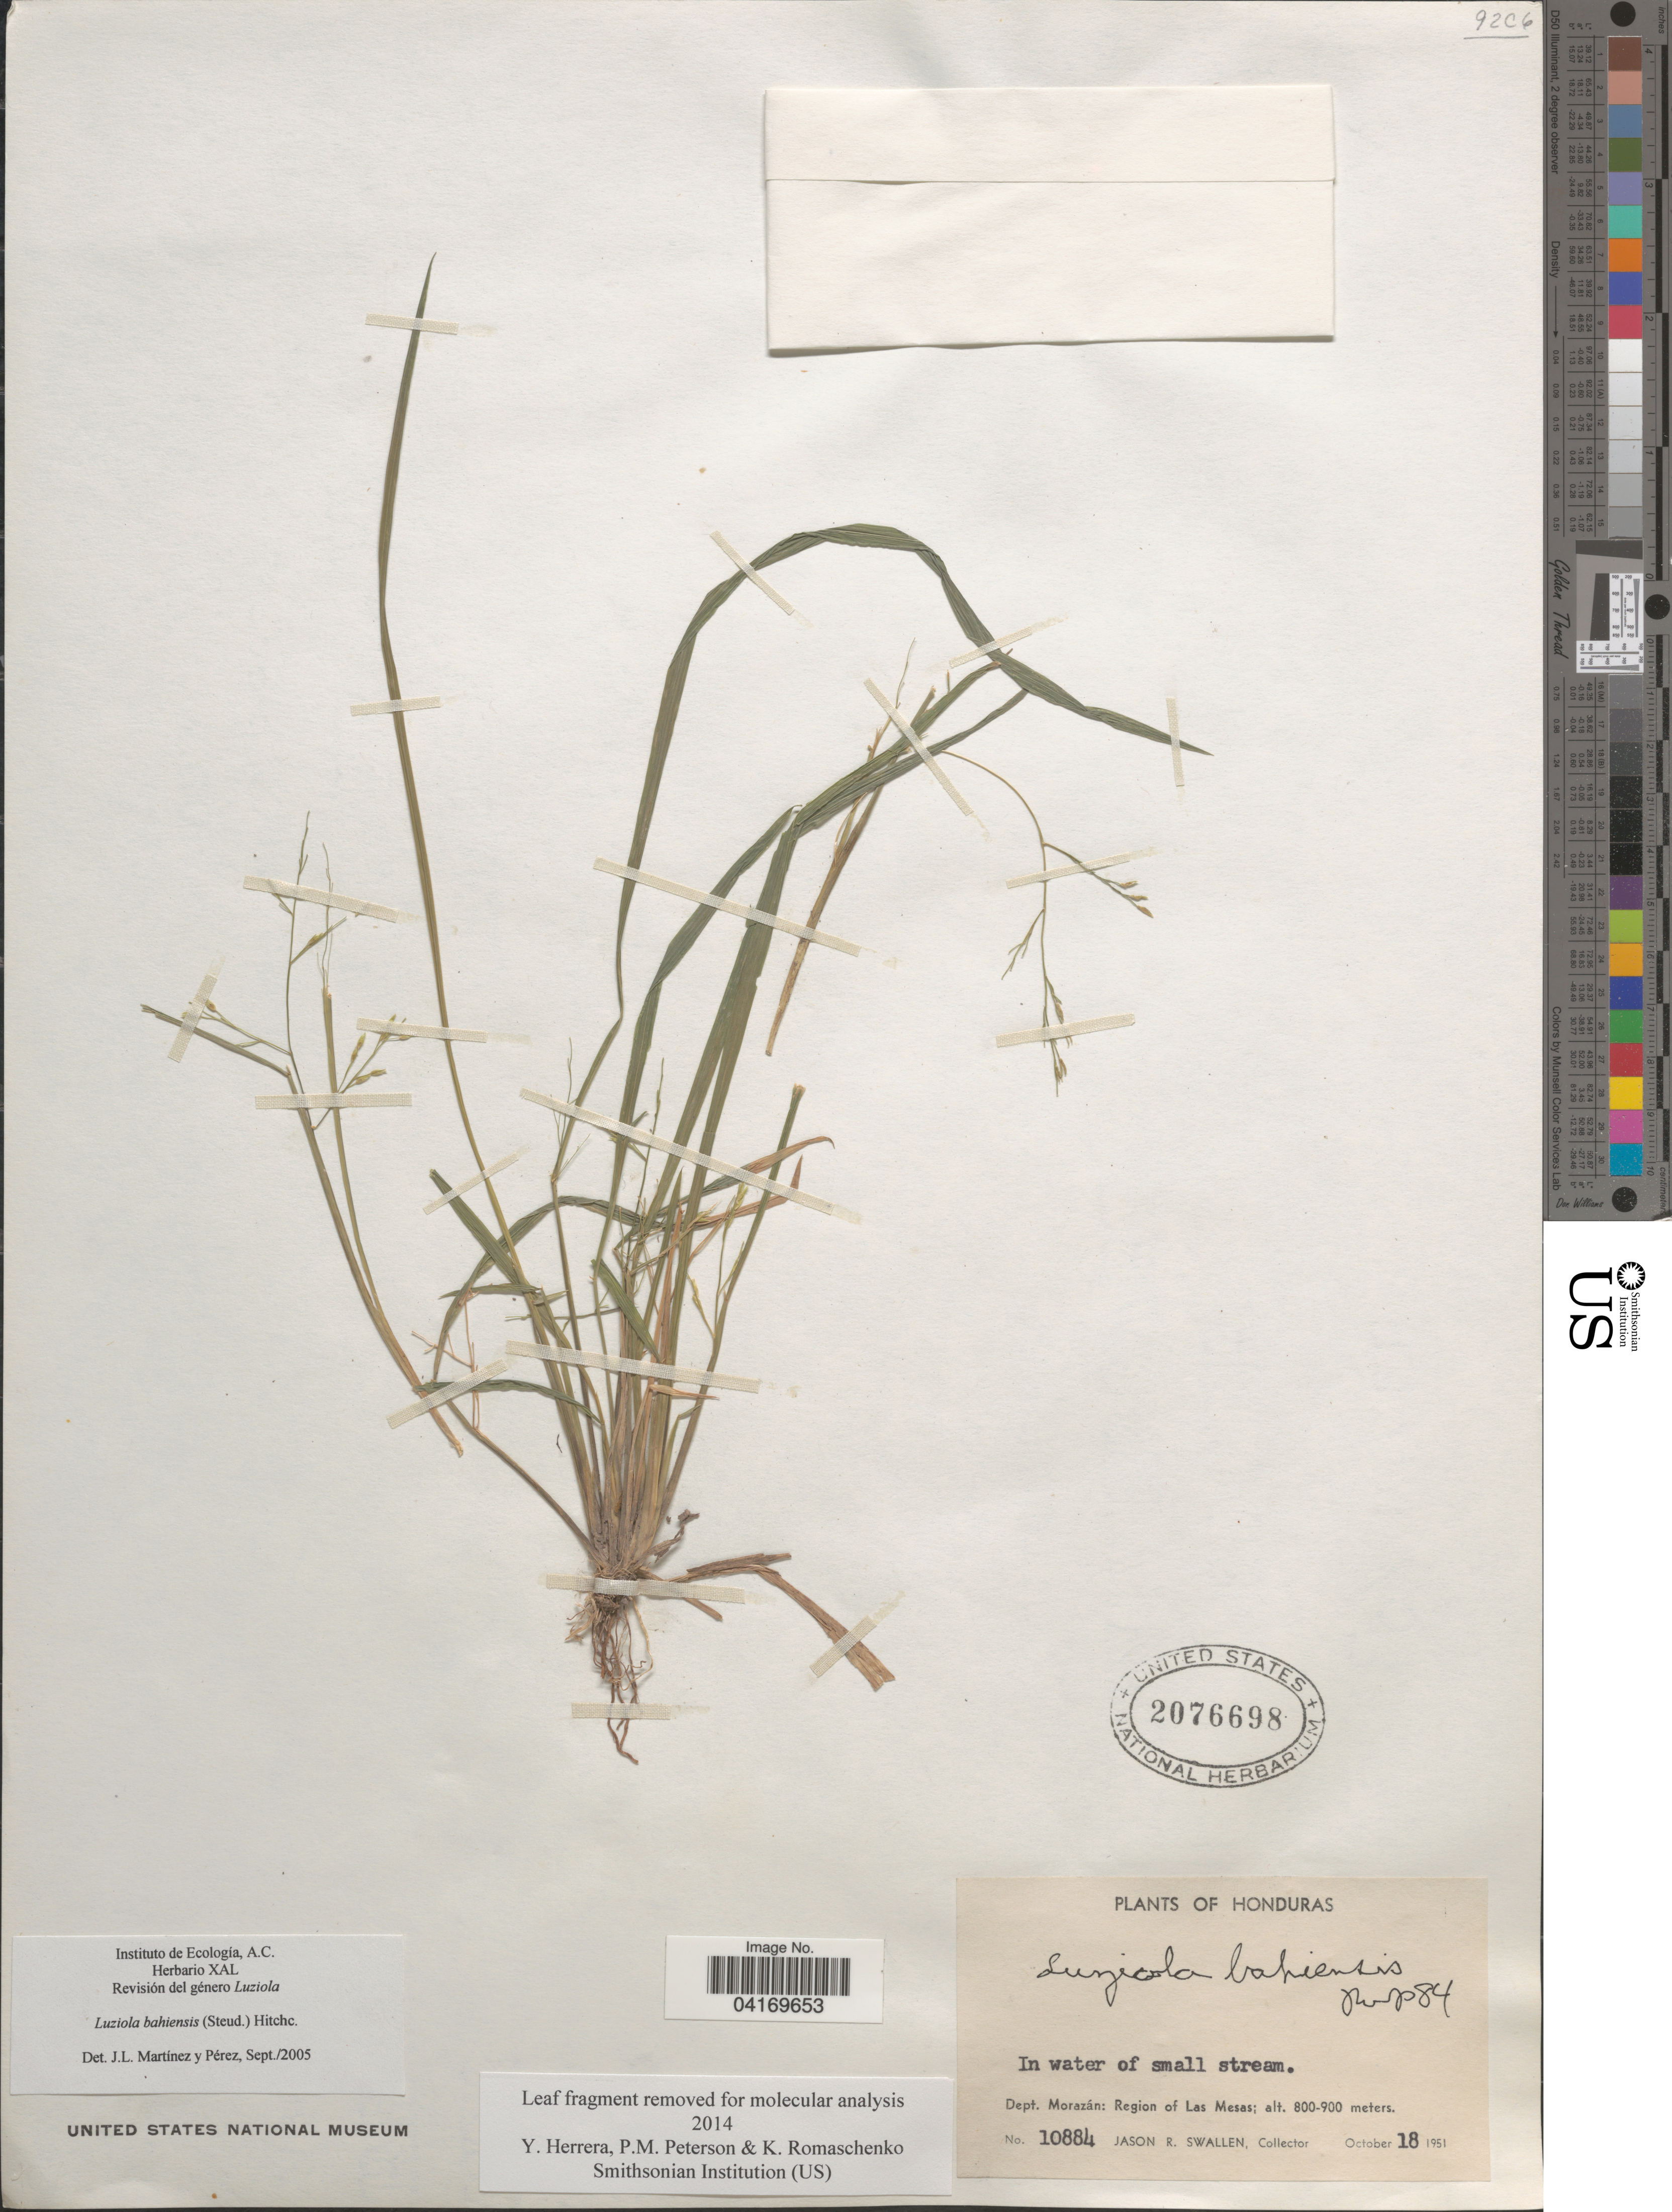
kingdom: Plantae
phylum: Tracheophyta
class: Liliopsida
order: Poales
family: Poaceae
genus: Luziola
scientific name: Luziola bahiensis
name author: (Steud.) Hitchc.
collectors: J. R. Swallen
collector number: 10884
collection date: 1951-10-18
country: Honduras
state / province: Fco. Morazán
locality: Dept. Morazán: Region of Las Mesas.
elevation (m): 800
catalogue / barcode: US 2076698